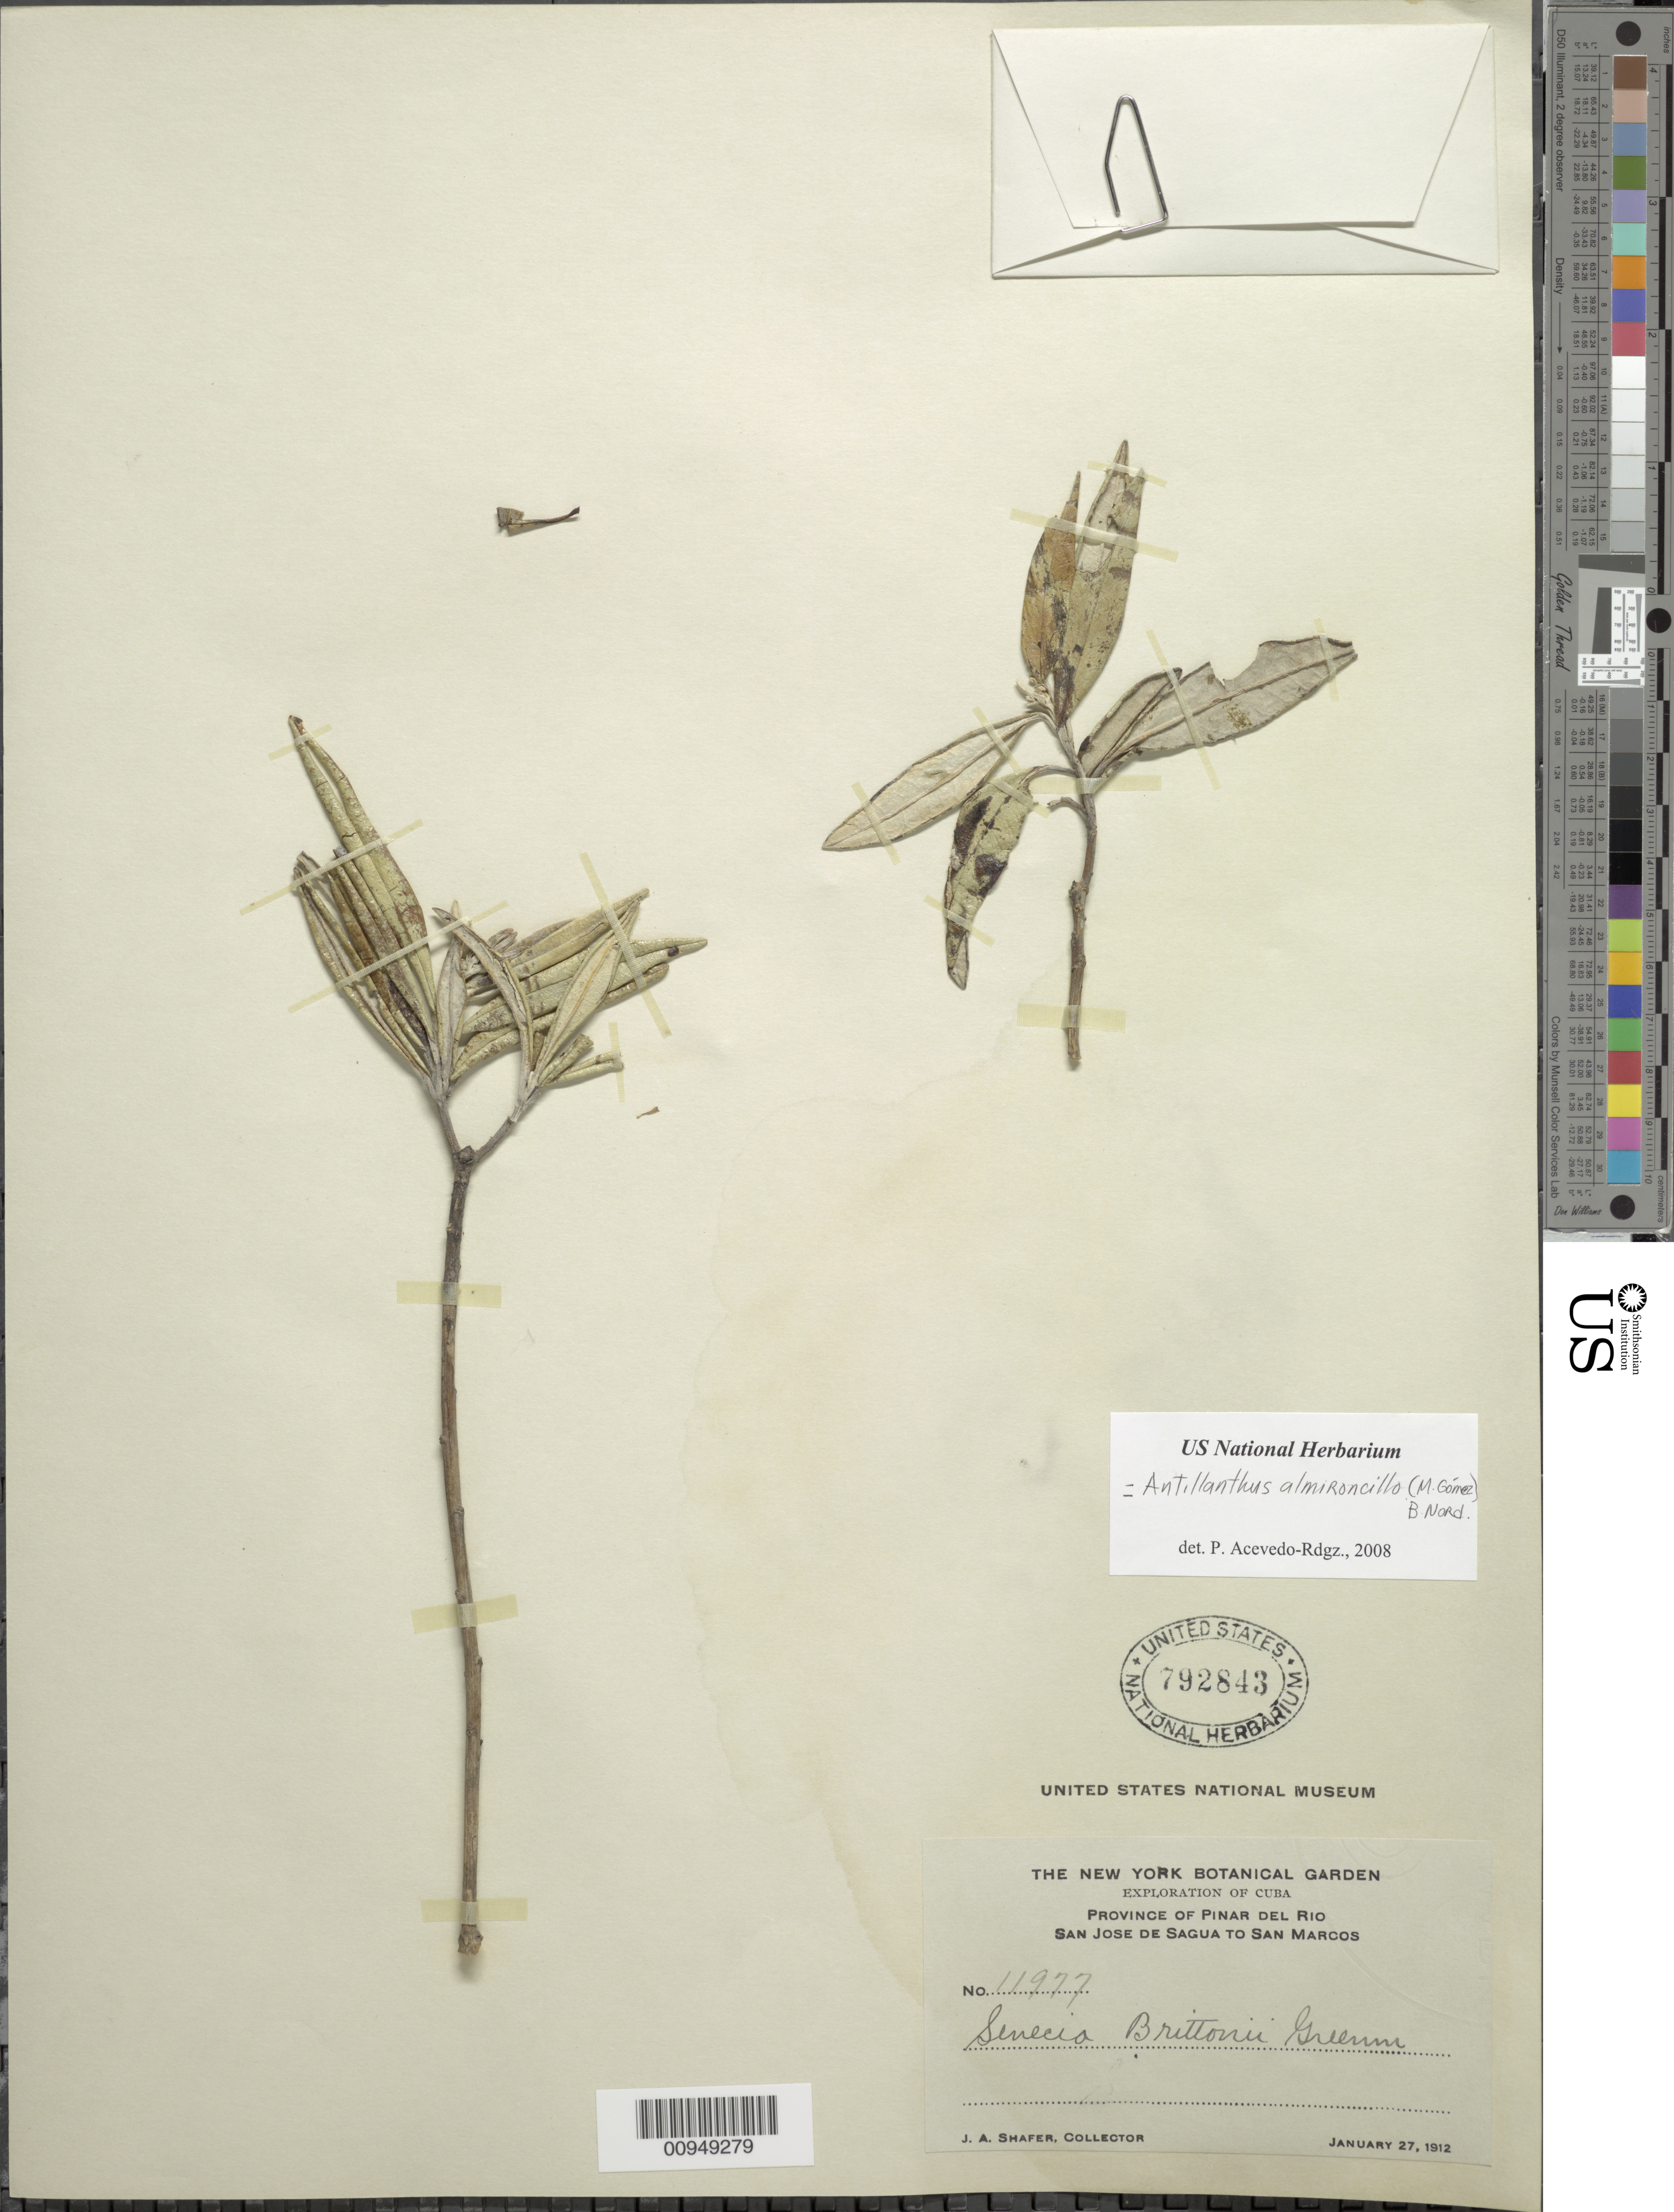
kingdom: Plantae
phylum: Tracheophyta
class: Magnoliopsida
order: Asterales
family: Asteraceae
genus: Antillanthus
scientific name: Antillanthus almironcillo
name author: (M. Gómez) B. Nord.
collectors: J. A. Shafer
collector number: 11977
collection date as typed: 27 Jan 1912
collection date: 1912-01-27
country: Cuba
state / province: Pinar del Rio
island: Cuba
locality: San Jose de Sagua to San Marcos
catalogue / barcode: US 792843